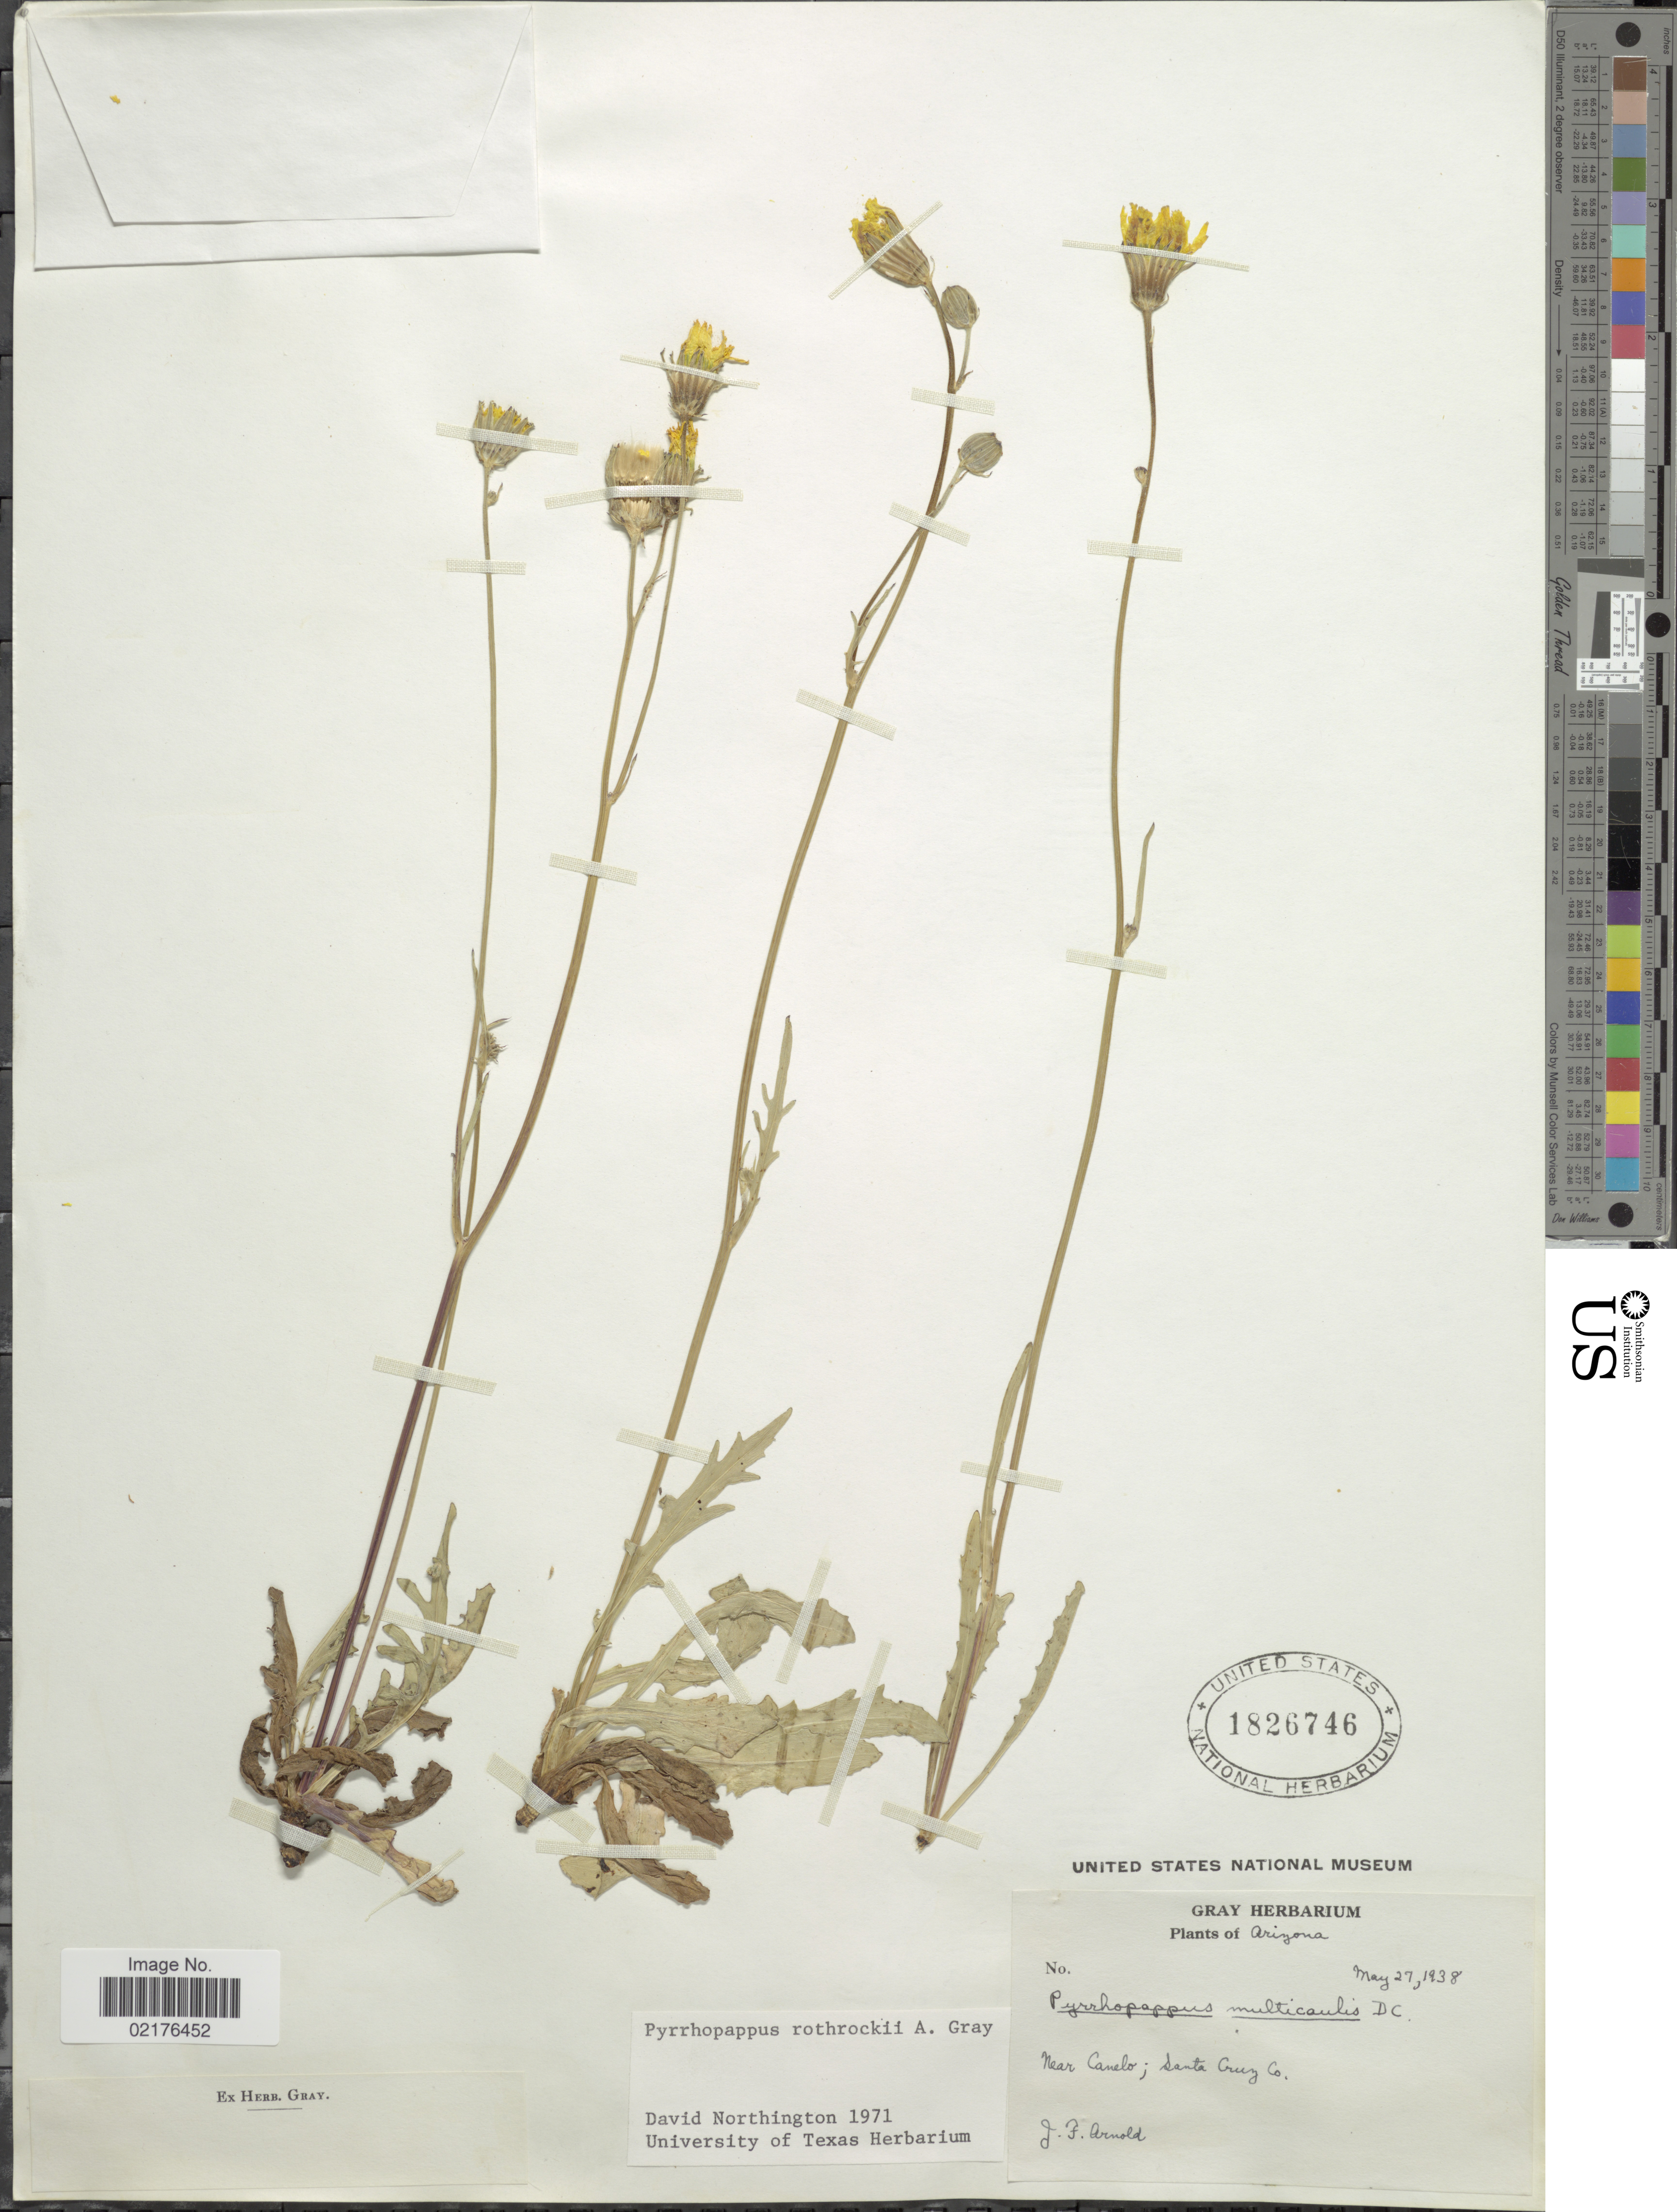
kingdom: Plantae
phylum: Tracheophyta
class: Magnoliopsida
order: Asterales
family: Asteraceae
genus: Pyrrhopappus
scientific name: Pyrrhopappus rothrockii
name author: A. Gray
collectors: J. F. Arnold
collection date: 1938-05-27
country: United States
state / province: Arizona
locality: Near Canelo, Santa Cruz Co.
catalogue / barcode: US 1826746